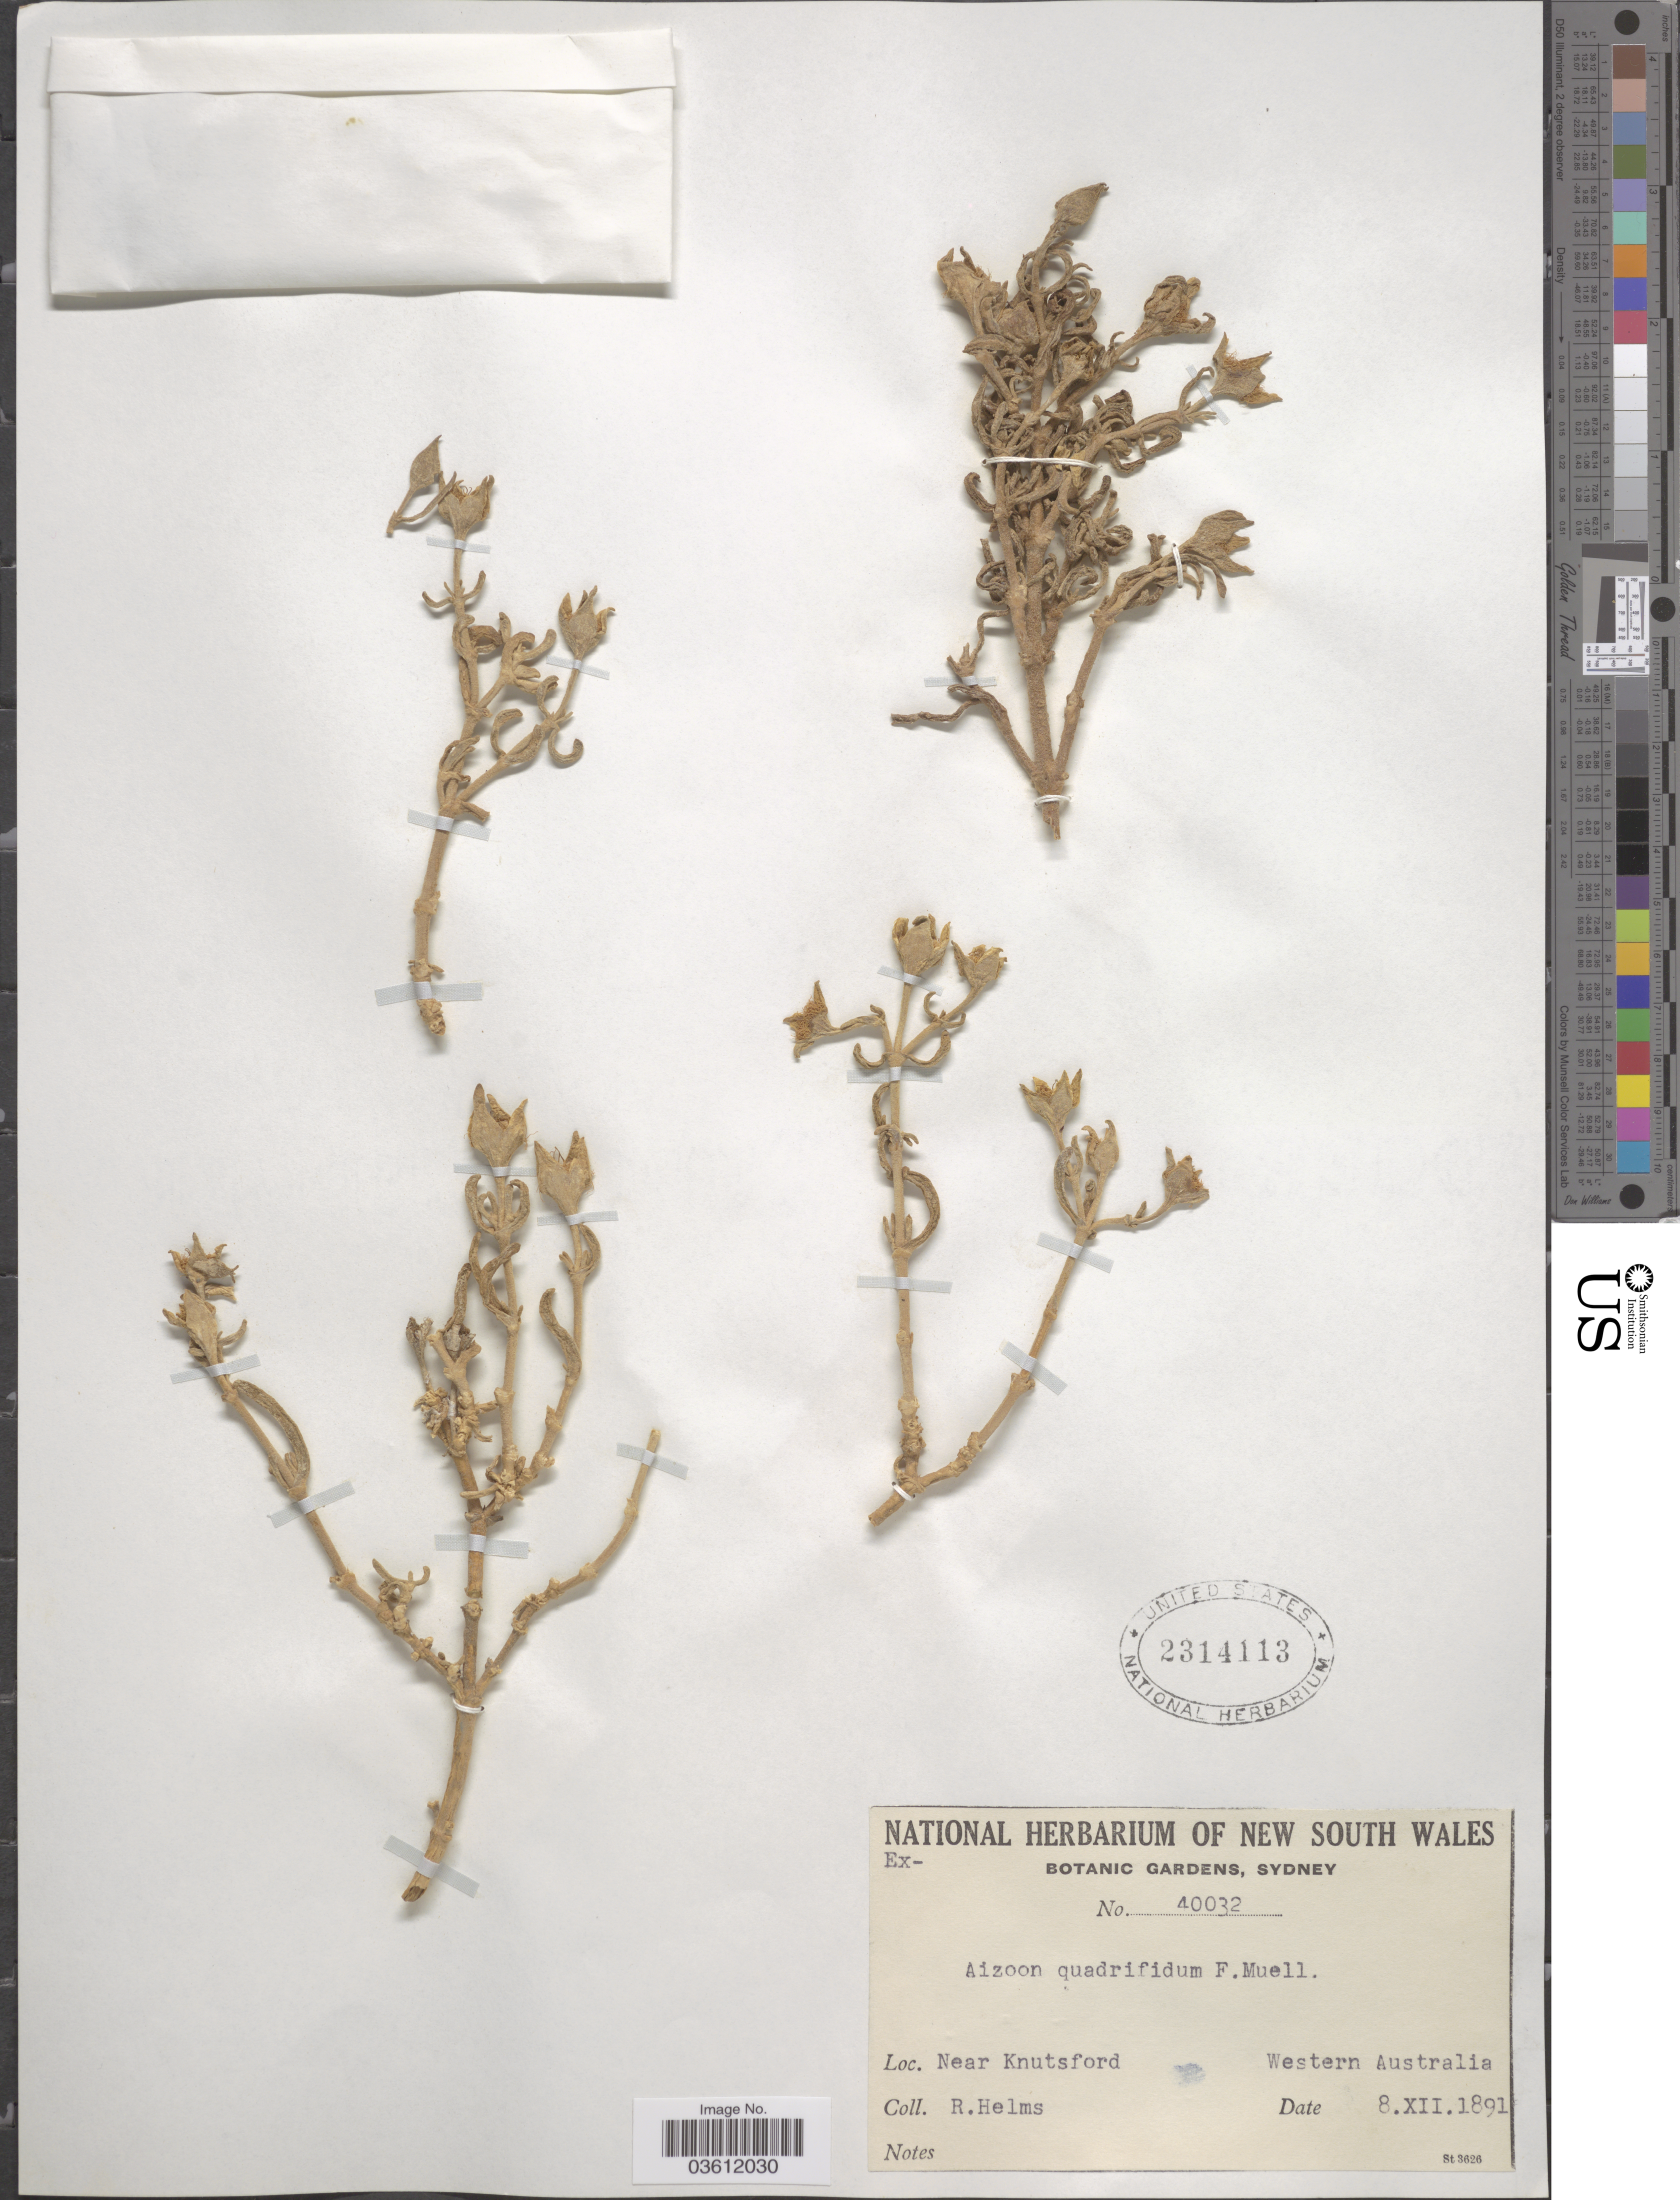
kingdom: Plantae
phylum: Tracheophyta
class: Magnoliopsida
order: Caryophyllales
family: Aizoaceae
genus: Aizoon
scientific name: Aizoon quadrifidum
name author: (F. Muell.) F. Muell.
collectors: R. Helms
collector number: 40032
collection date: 1891-12-08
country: Australia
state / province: Western Australia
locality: Near Knutsford.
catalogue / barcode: US 2314113